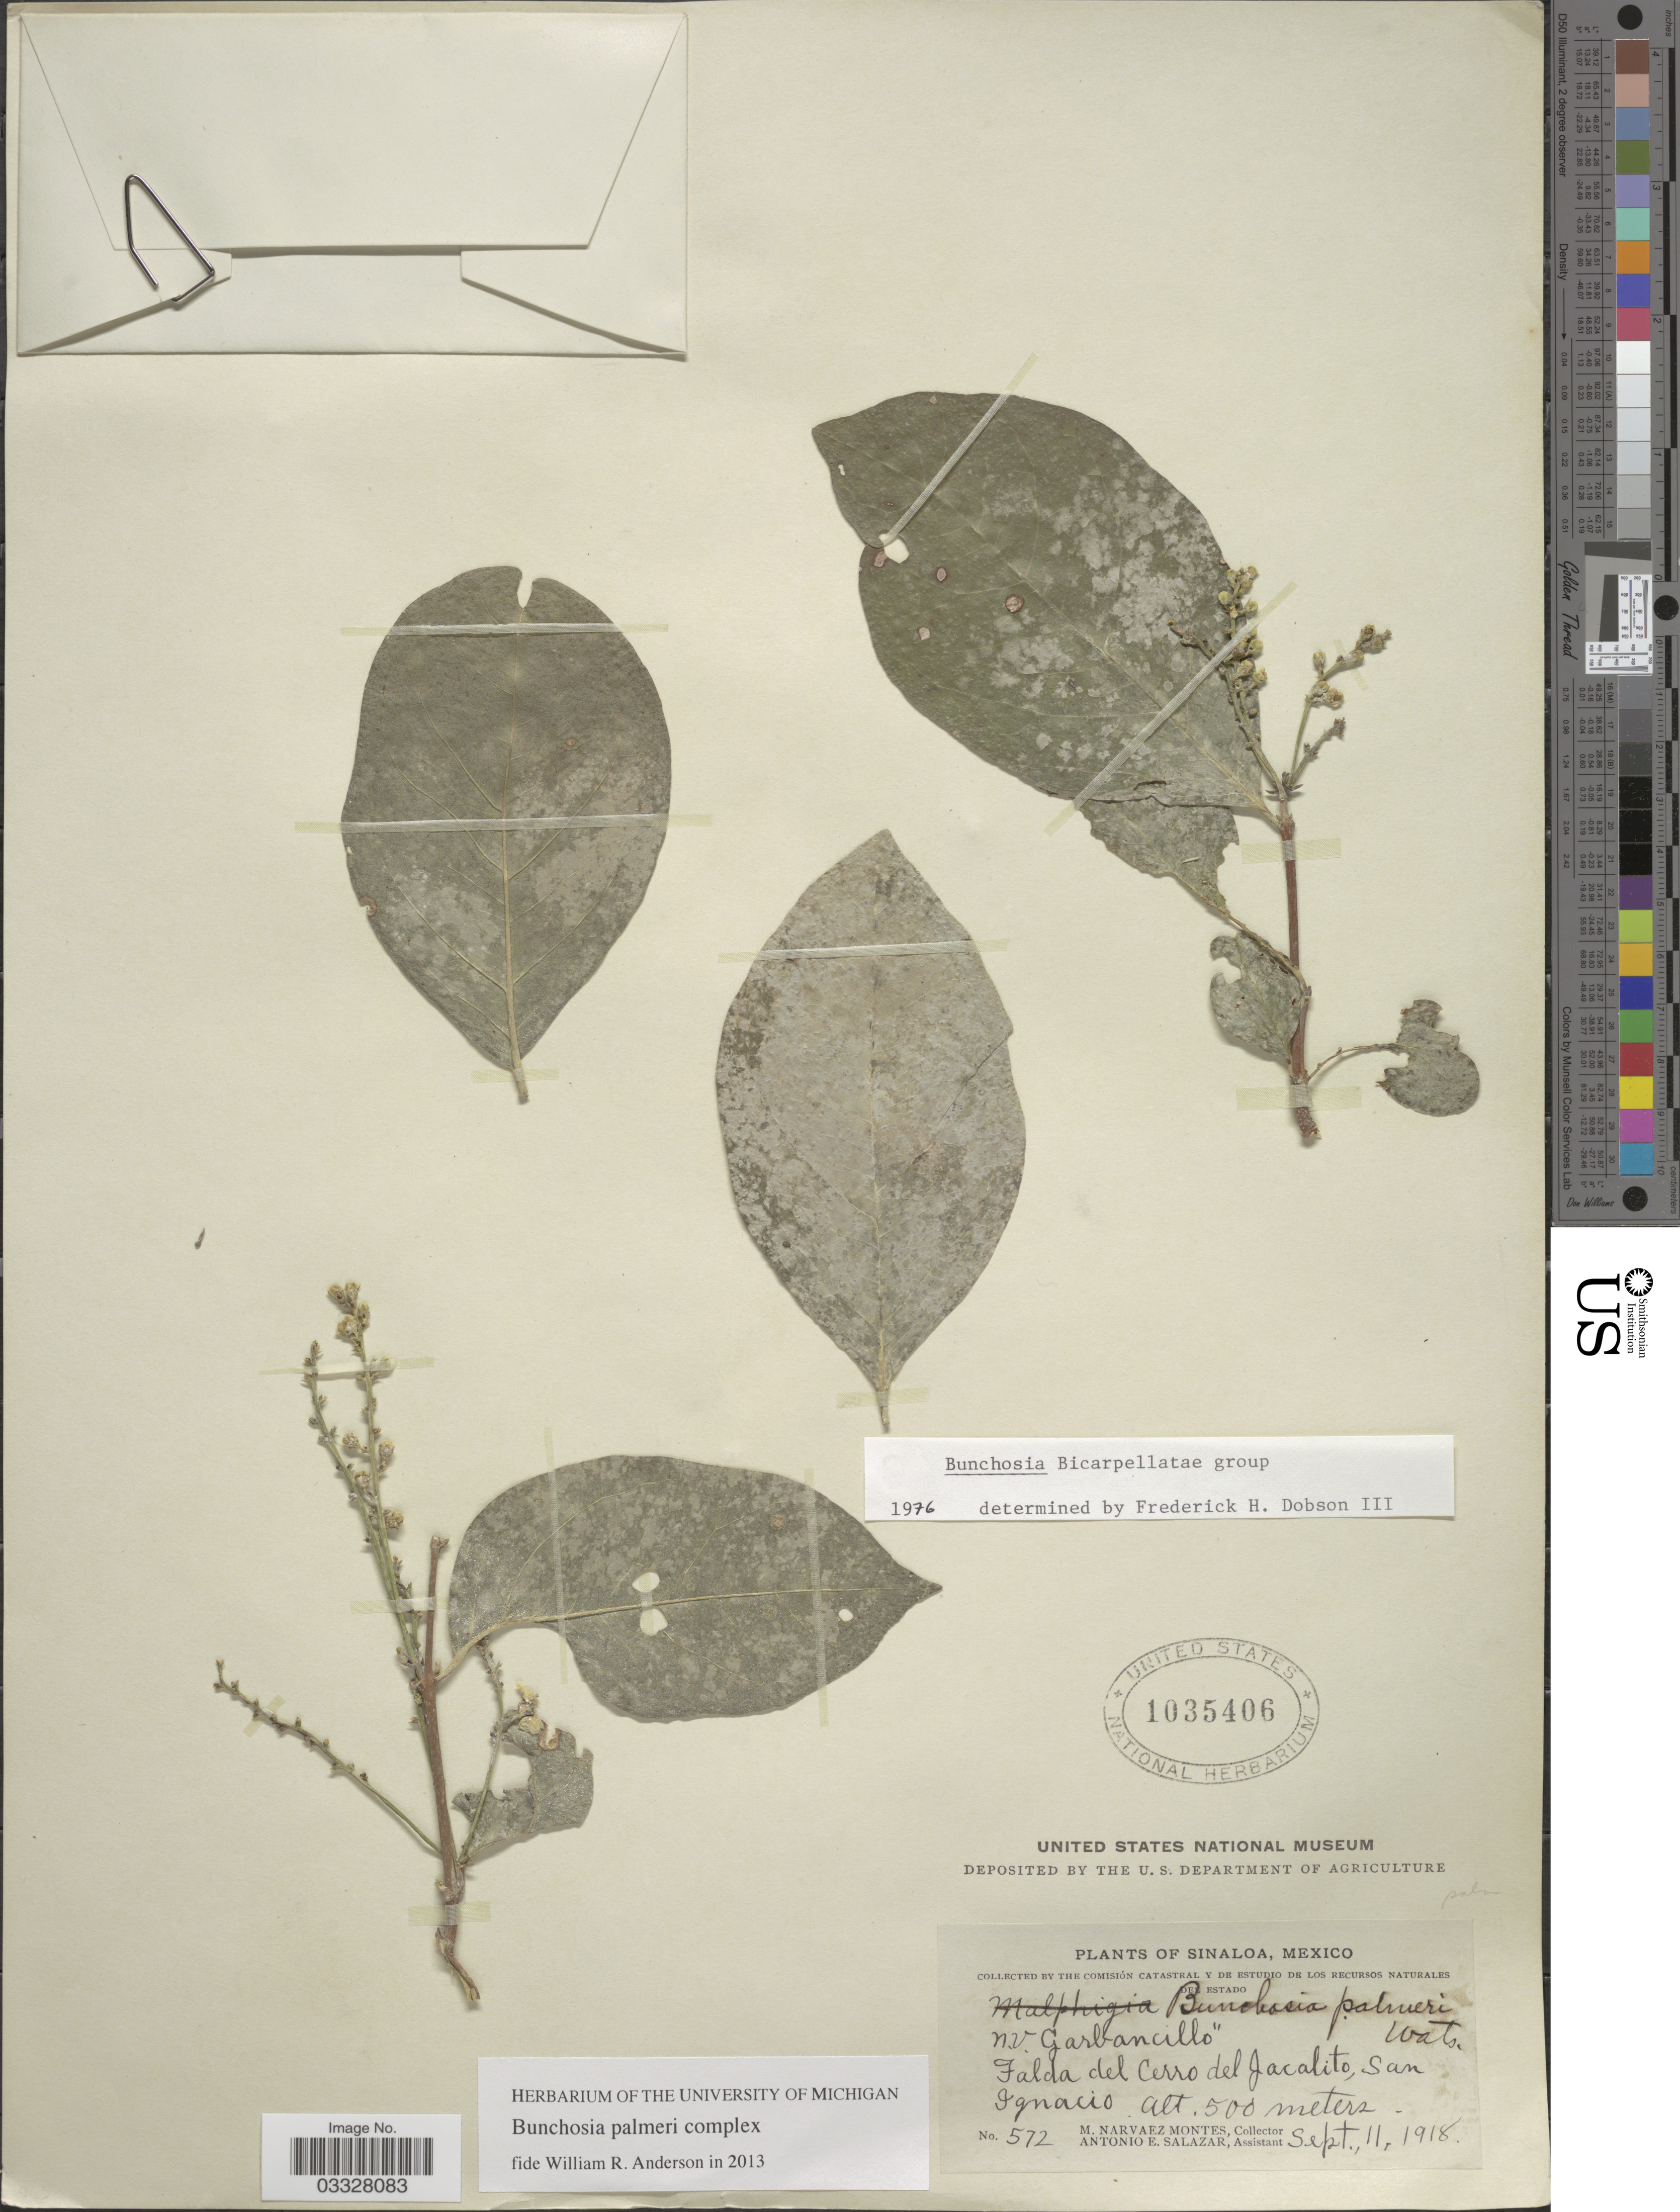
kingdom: Plantae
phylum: Tracheophyta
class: Magnoliopsida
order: Malpighiales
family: Malpighiaceae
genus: Bunchosia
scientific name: Bunchosia palmeri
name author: S. Watson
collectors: M. Narvaez-Montes & A. E. Salazar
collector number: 572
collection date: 1918-09-11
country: Mexico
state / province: Sinaloa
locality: Falda del Cerro del Jacalito, San Ignacio.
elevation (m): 500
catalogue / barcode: US 1035406